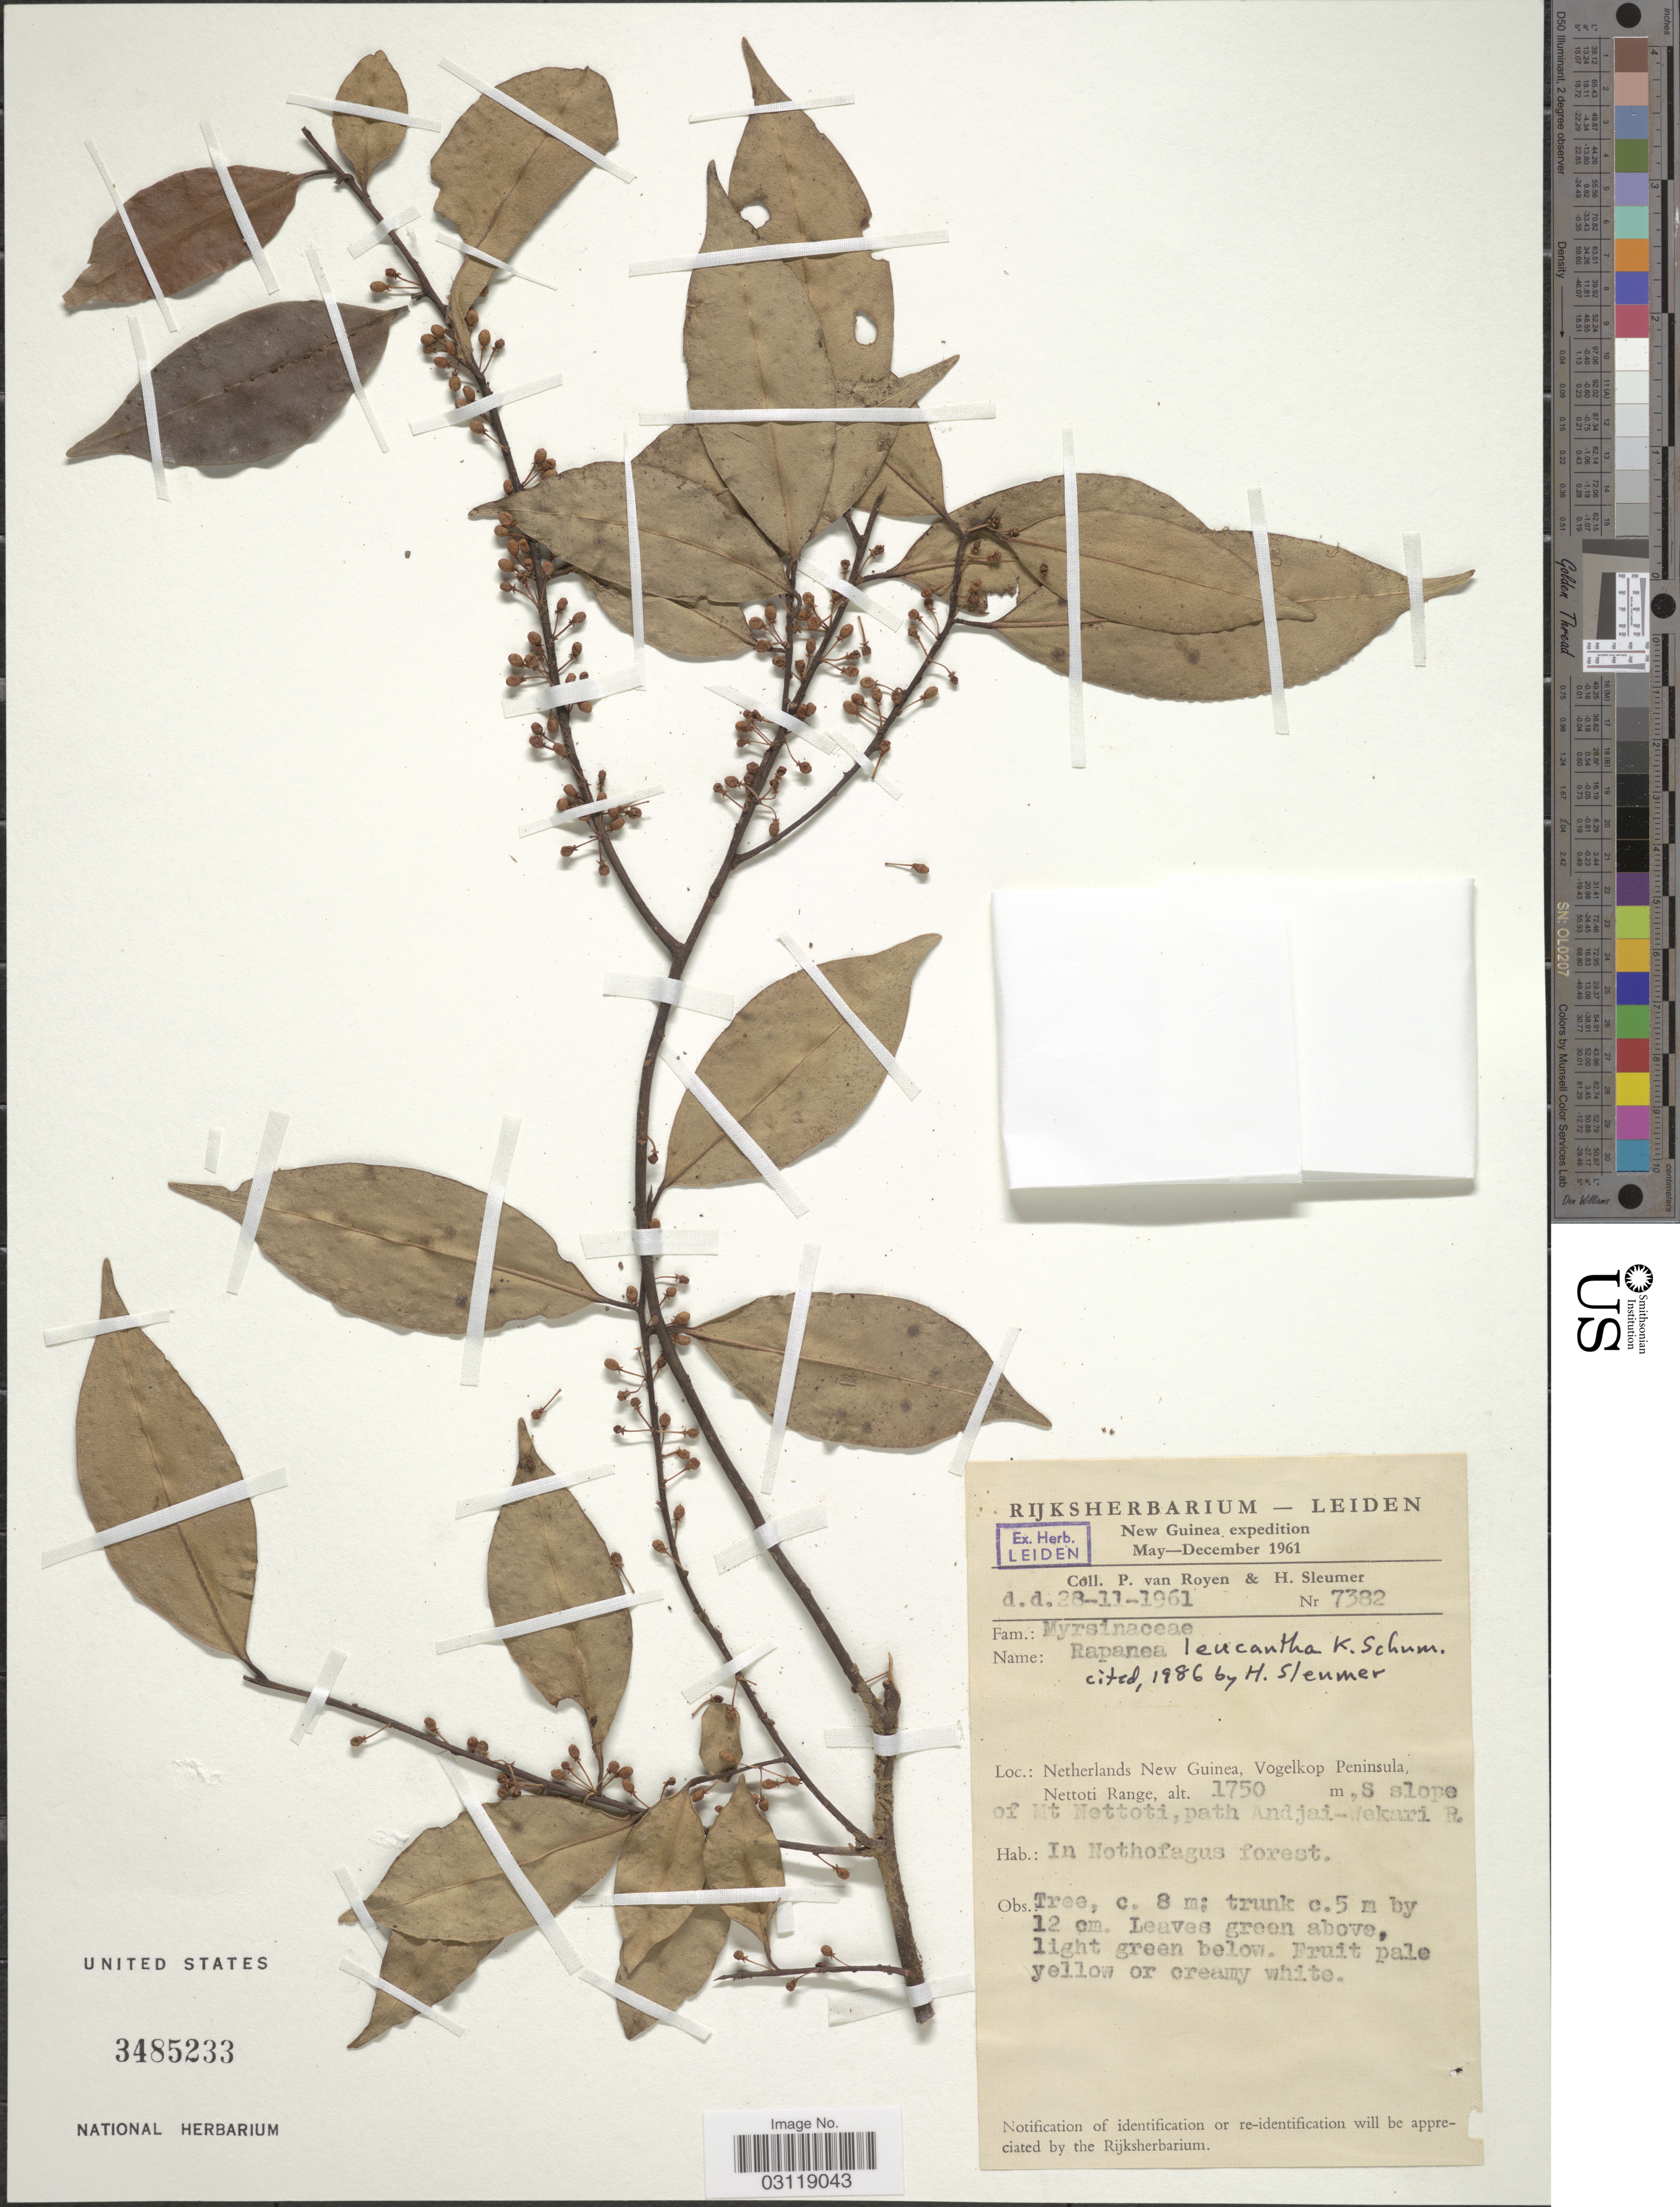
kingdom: Plantae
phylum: Tracheophyta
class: Magnoliopsida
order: Ericales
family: Primulaceae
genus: Rapanea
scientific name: Rapanea leucantha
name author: K. Schum.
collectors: P. van Royen & H. O. Sleumer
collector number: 7382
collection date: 1961-11-28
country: Indonesia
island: New Guinea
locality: New Guinea. Netherlands New Guinea, Vogelkop Peninsula, Nettoti Range, S slope of Mt Nettoti, path Andjai-Wekari R.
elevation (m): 1750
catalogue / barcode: US 3485233